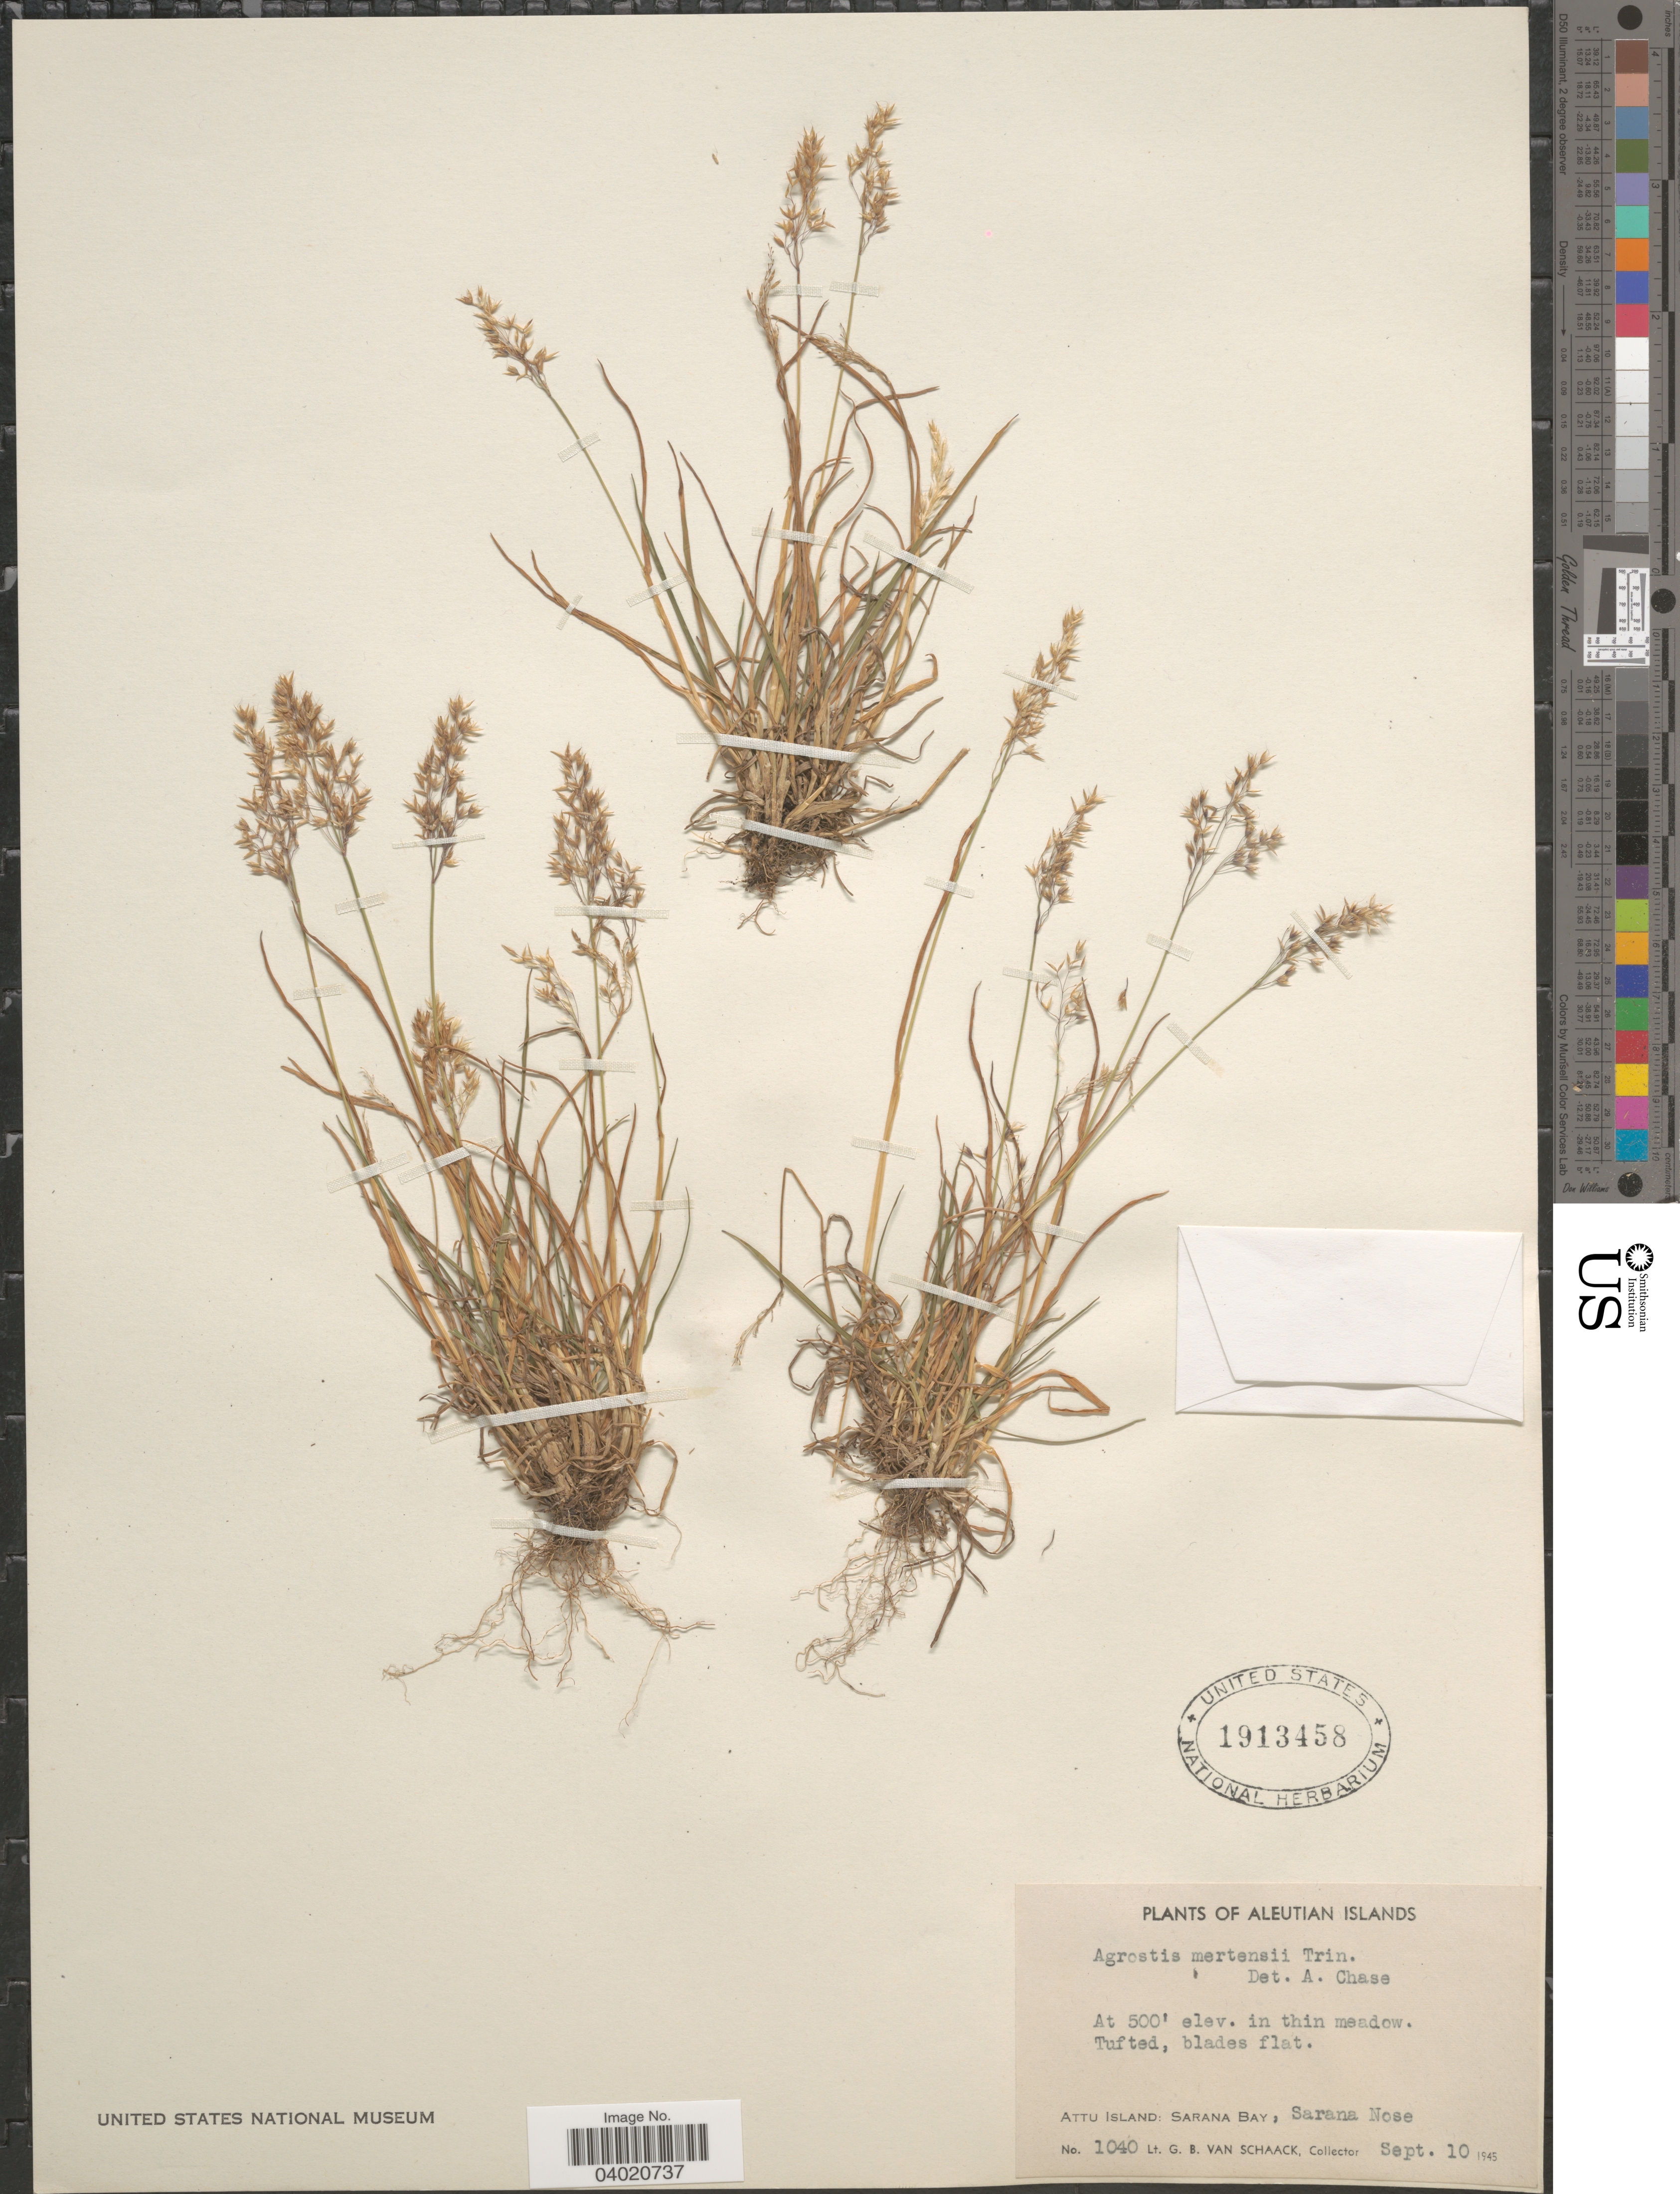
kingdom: Plantae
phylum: Tracheophyta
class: Liliopsida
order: Poales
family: Poaceae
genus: Agrostis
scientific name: Agrostis mertensii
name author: Trin.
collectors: G. Van Schaack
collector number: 1040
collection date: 1945-09-10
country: United States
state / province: Alaska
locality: Aleutian Islands. Attu Island: Sarana Bay, Sarana Nose.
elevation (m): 152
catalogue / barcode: US 1913458